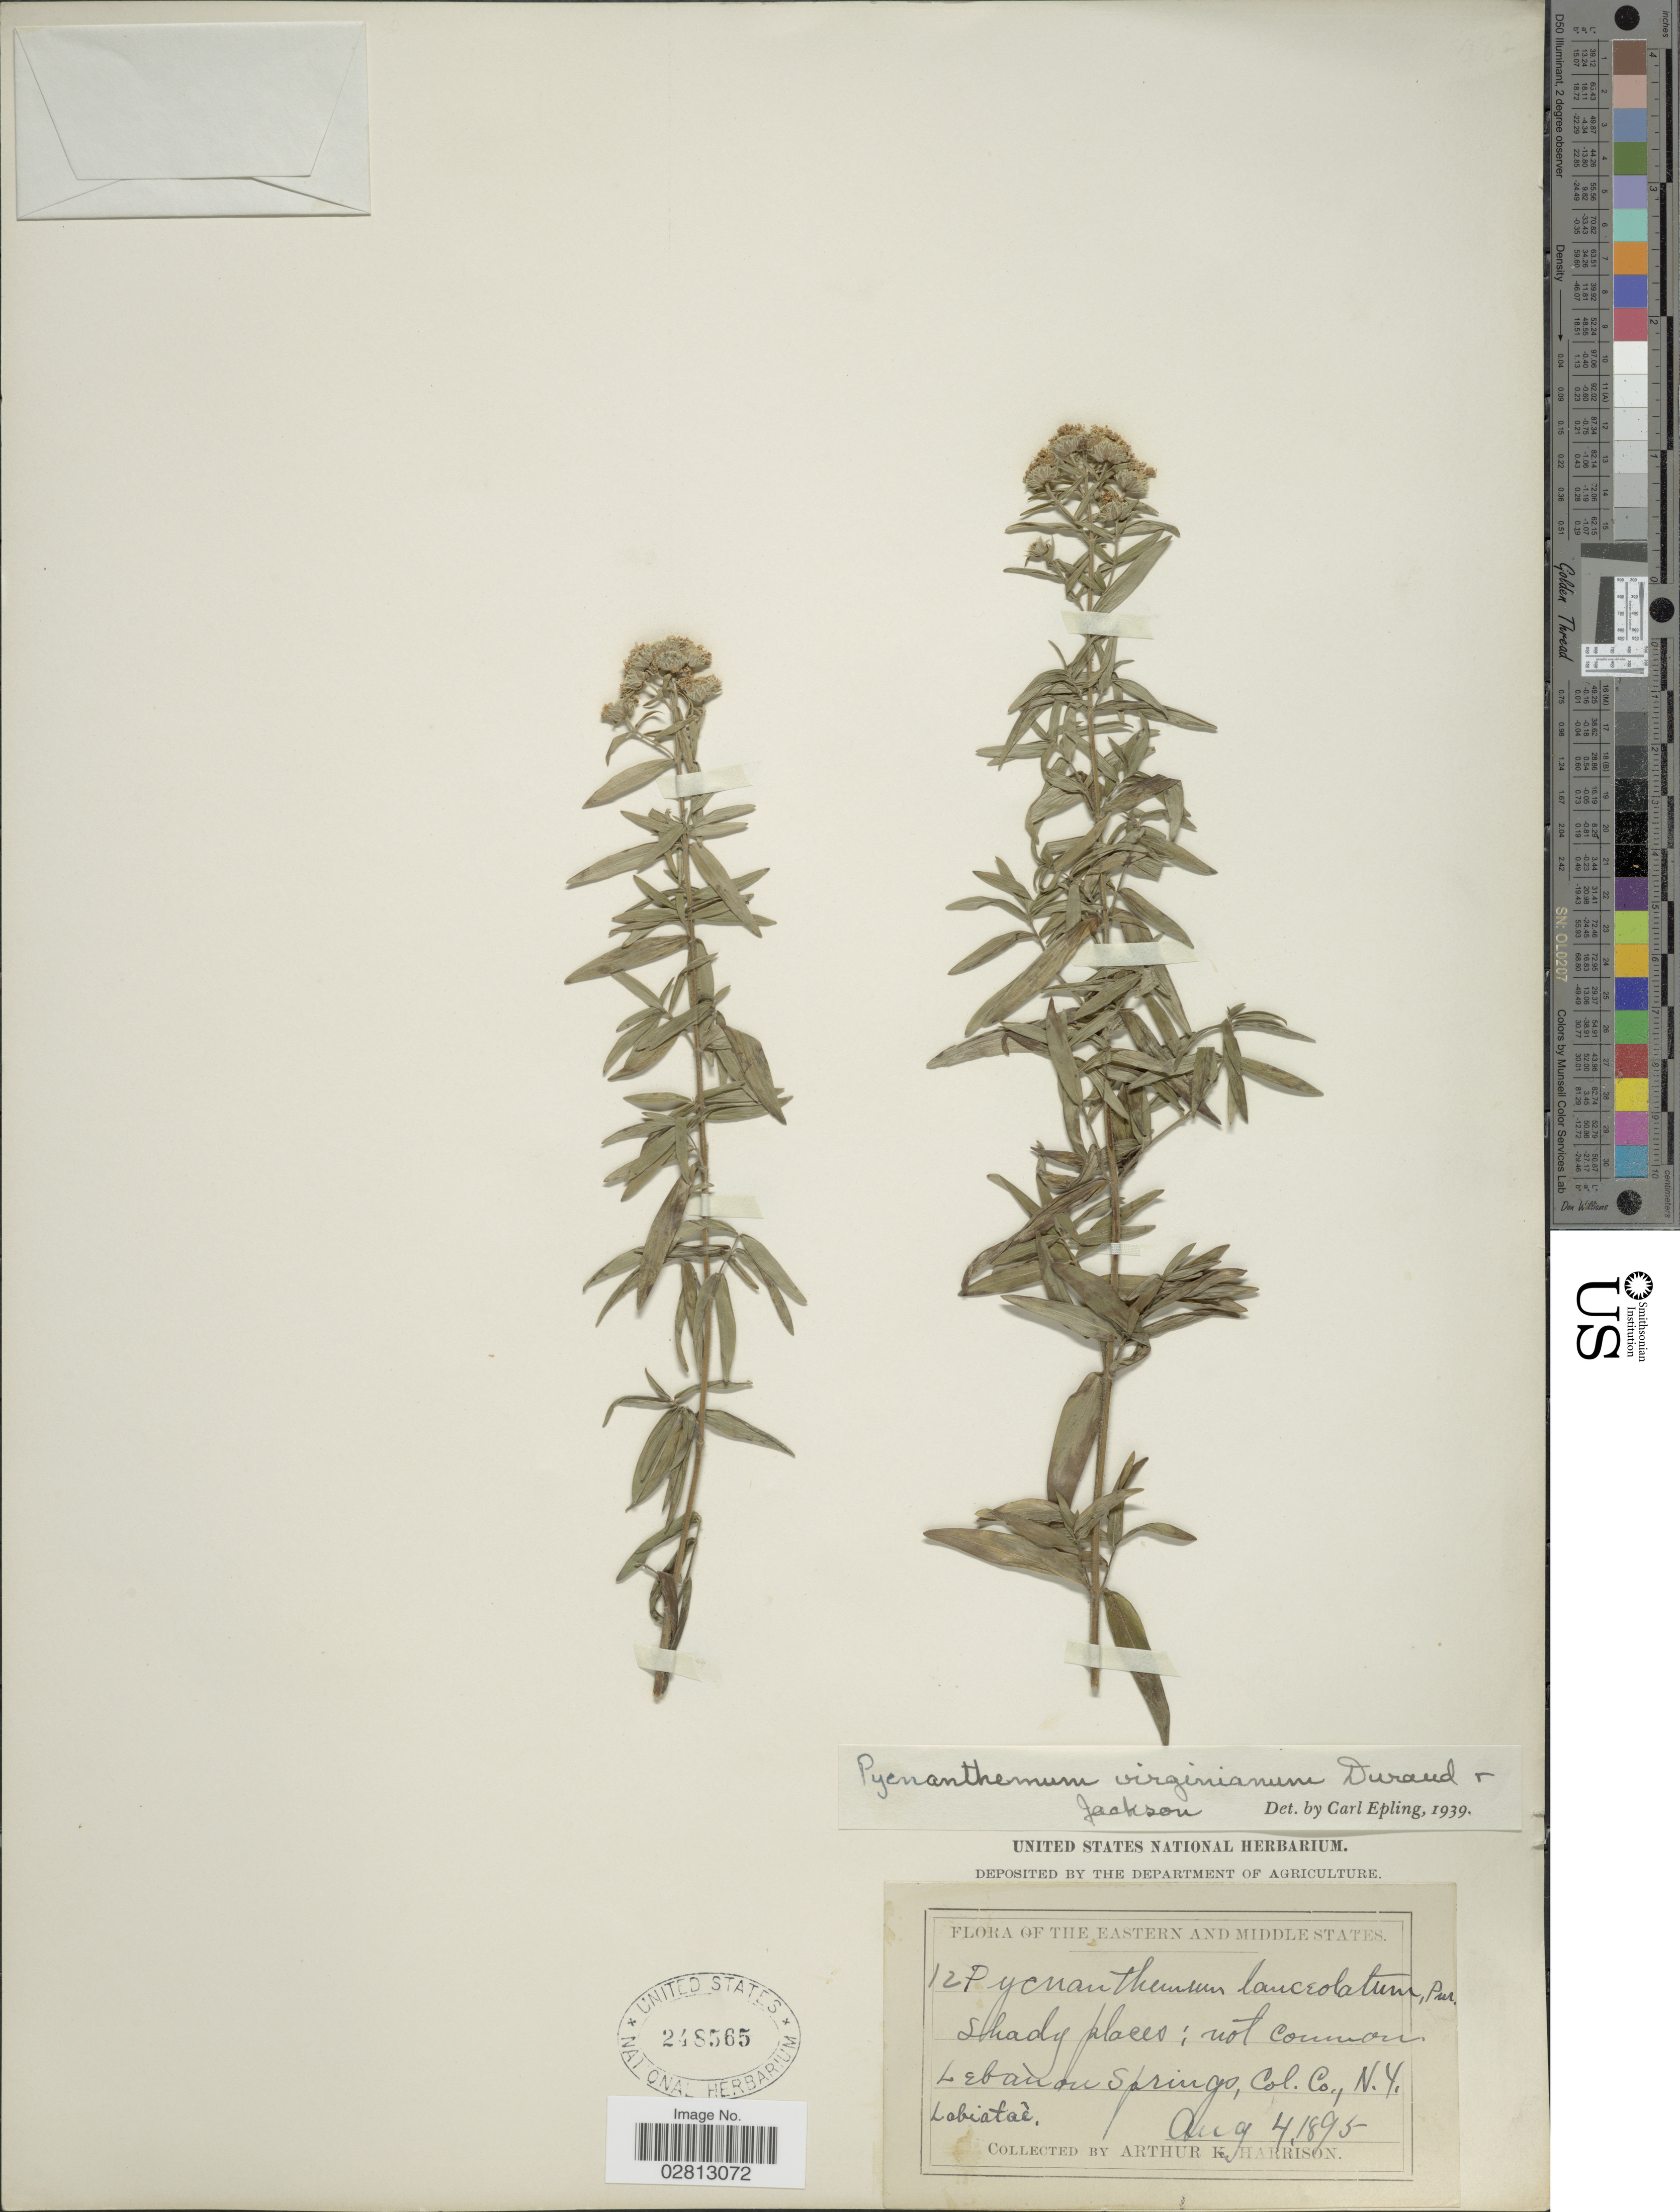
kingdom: Plantae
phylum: Tracheophyta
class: Magnoliopsida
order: Lamiales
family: Lamiaceae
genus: Pycnanthemum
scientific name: Pycnanthemum virginianum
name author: (L.) Durand & B.D. Jacks. ex B.L. Rob. & Fernald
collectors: A. K. Harrison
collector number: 12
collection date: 1895-08-04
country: United States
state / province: New York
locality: Lebanon Springs, Col. Co.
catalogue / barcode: US 248565